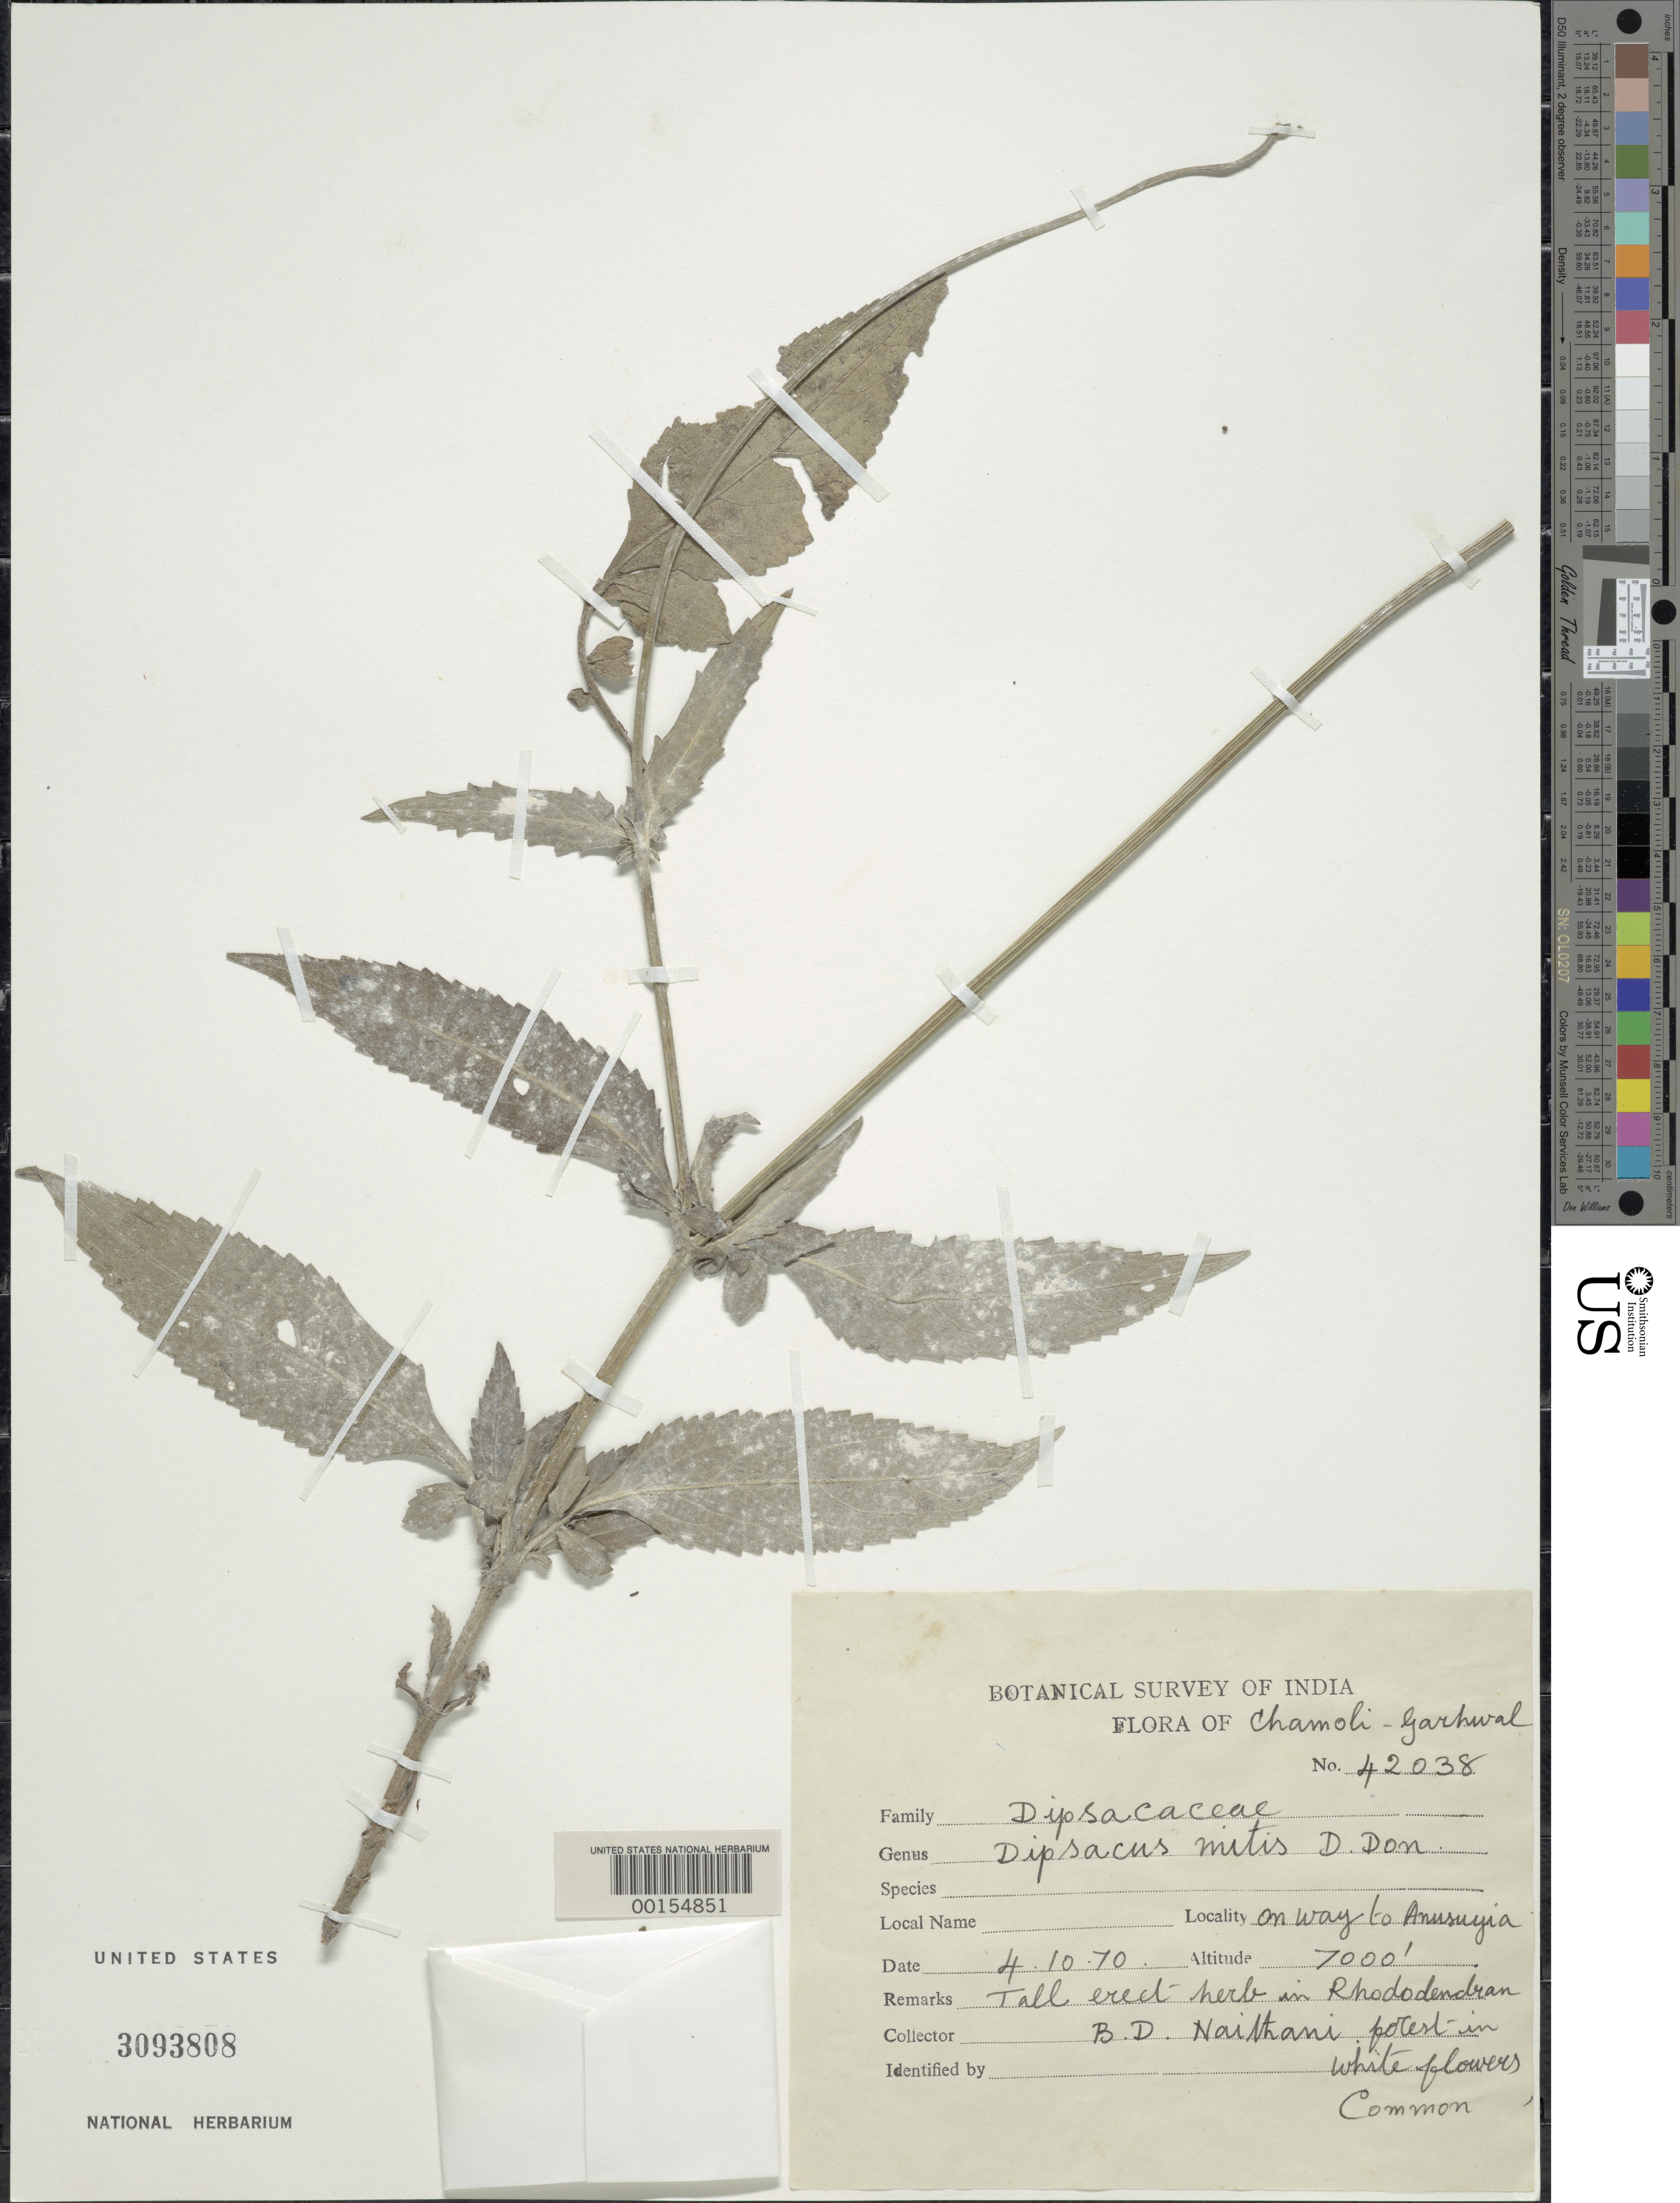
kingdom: Plantae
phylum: Tracheophyta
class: Magnoliopsida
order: Dipsacales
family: Caprifoliaceae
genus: Dipsacus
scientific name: Dipsacus mitis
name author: D. Don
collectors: B. Naithani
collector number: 42038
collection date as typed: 10 Apr 1970 or 04 Oct 1970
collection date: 1970-04-10 or 1970-10-04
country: India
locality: Anusuyia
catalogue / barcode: US 3093808